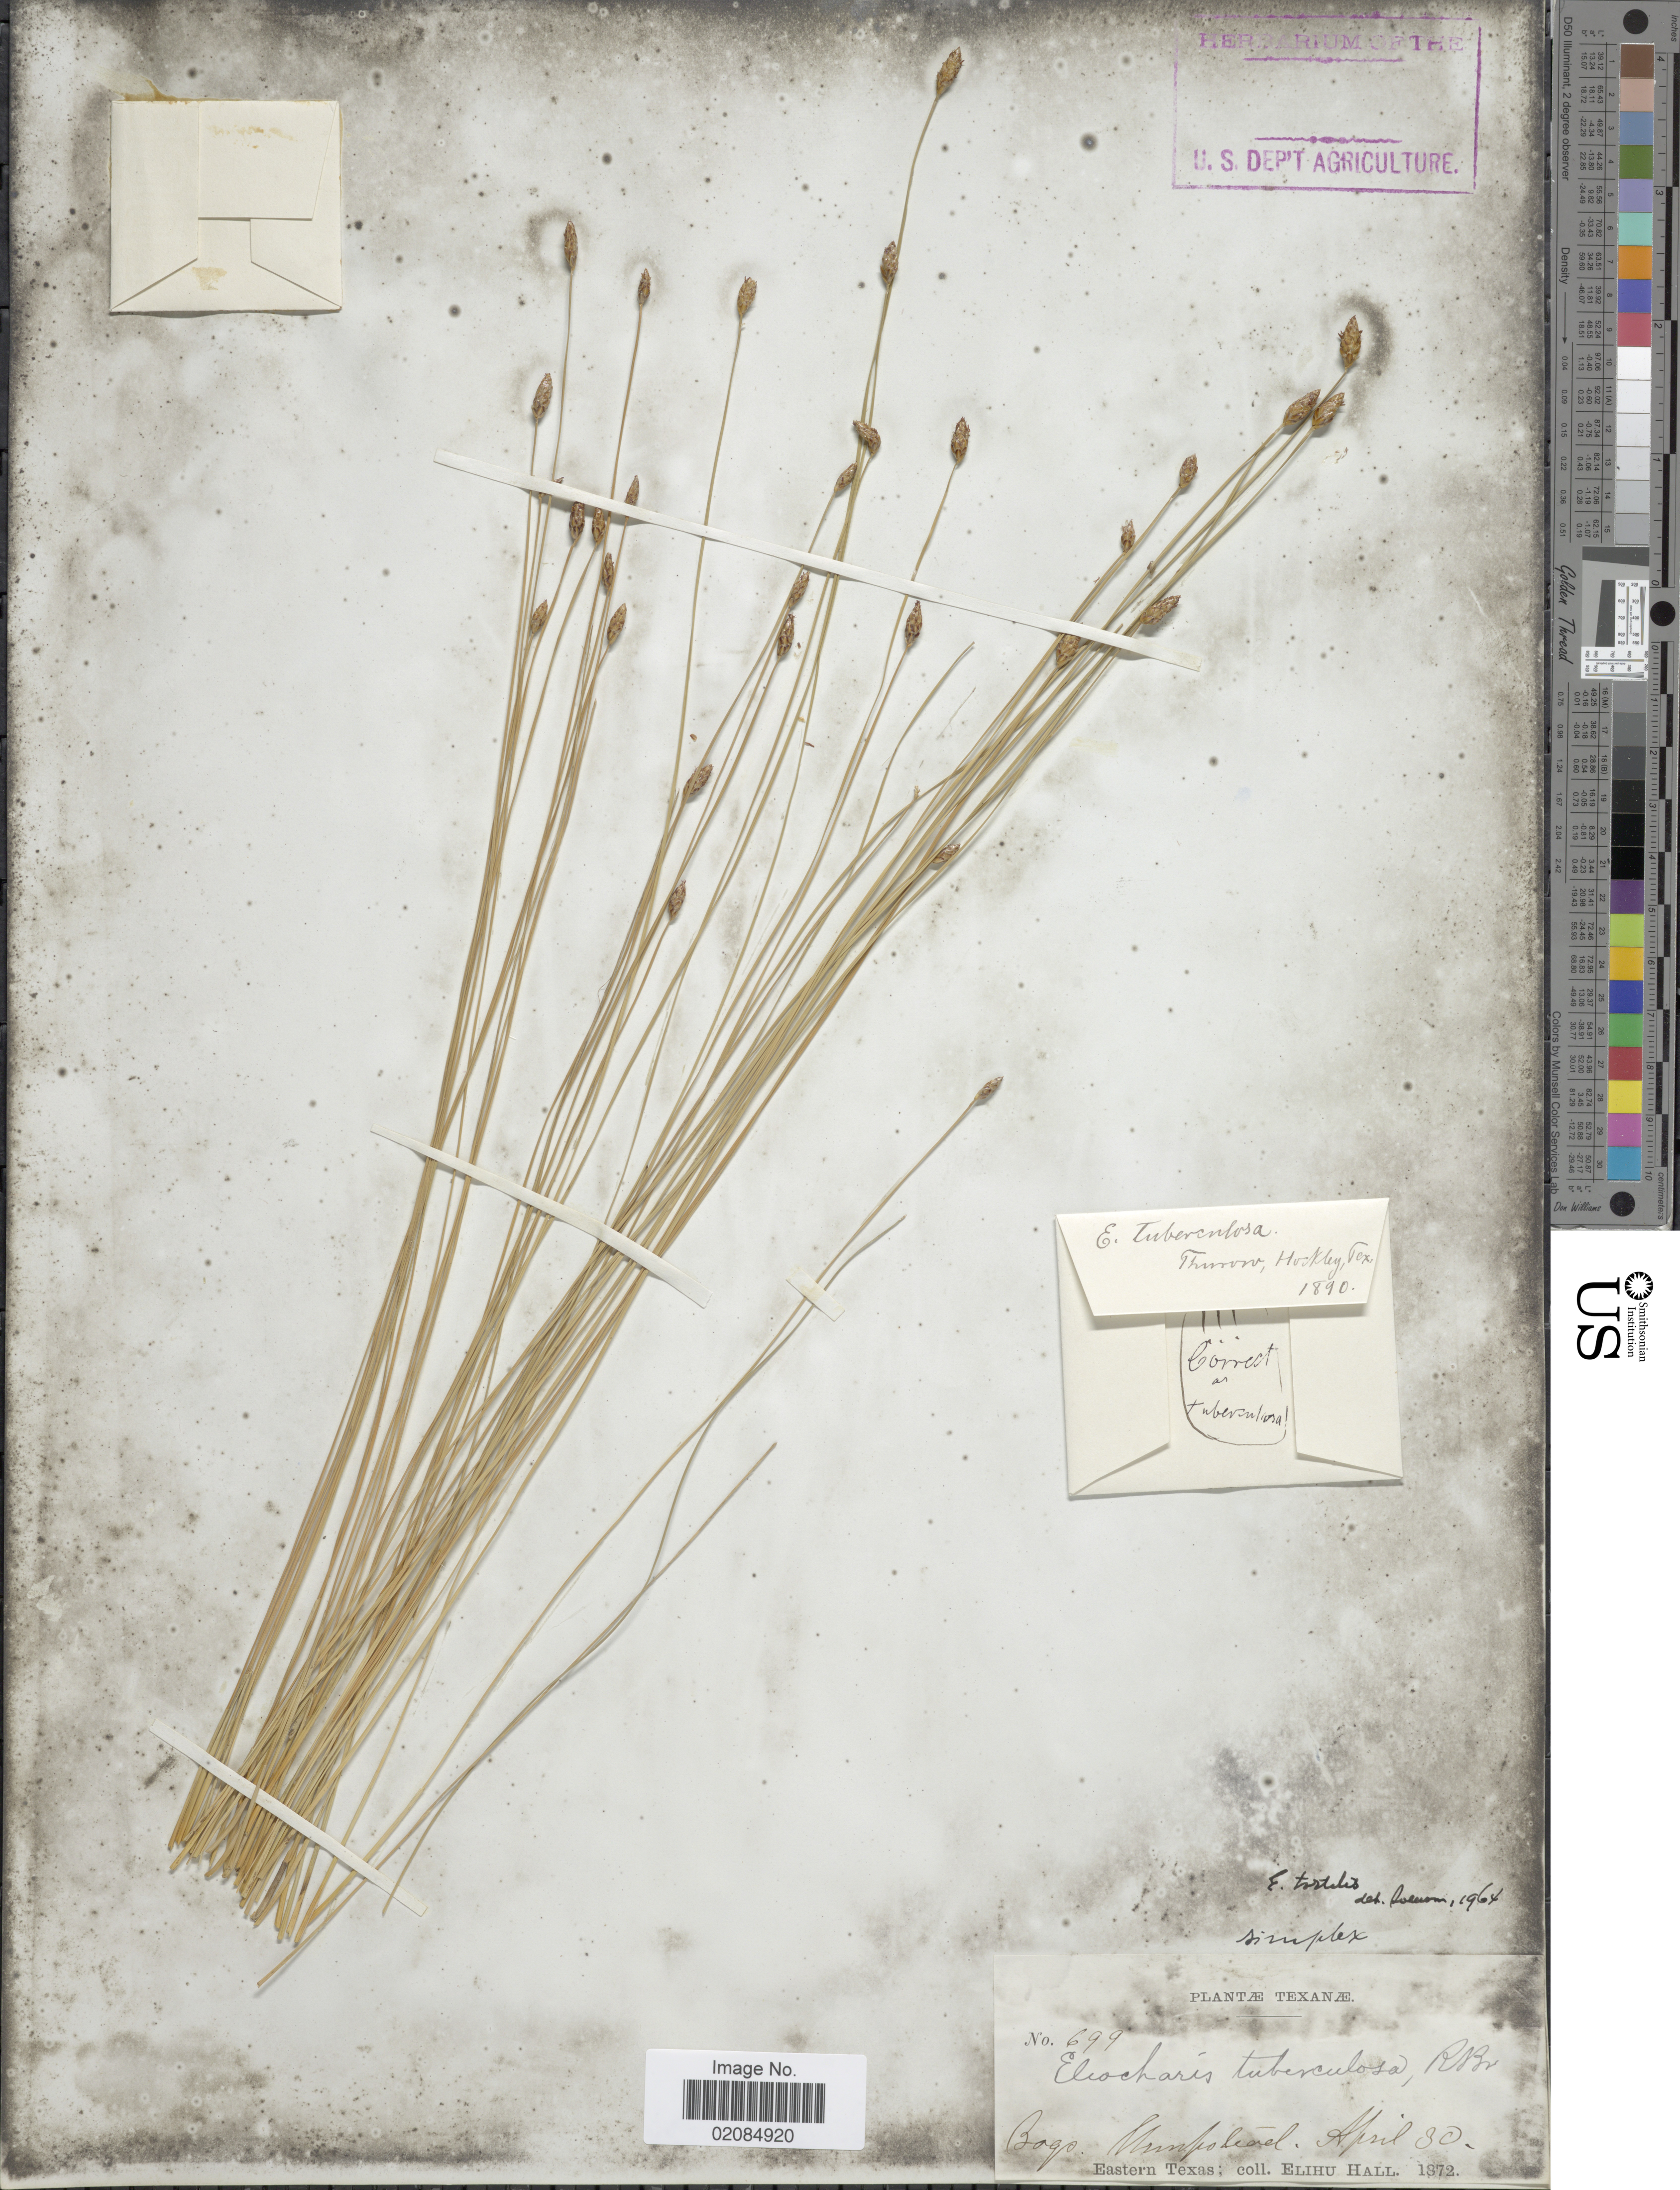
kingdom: Plantae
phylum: Tracheophyta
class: Liliopsida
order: Poales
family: Cyperaceae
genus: Eleocharis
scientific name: Eleocharis tortilis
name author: (Link) Schult.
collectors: E. Hall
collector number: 699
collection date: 1872-04-30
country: United States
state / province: Texas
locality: Texanae. Bogs. Hempstead